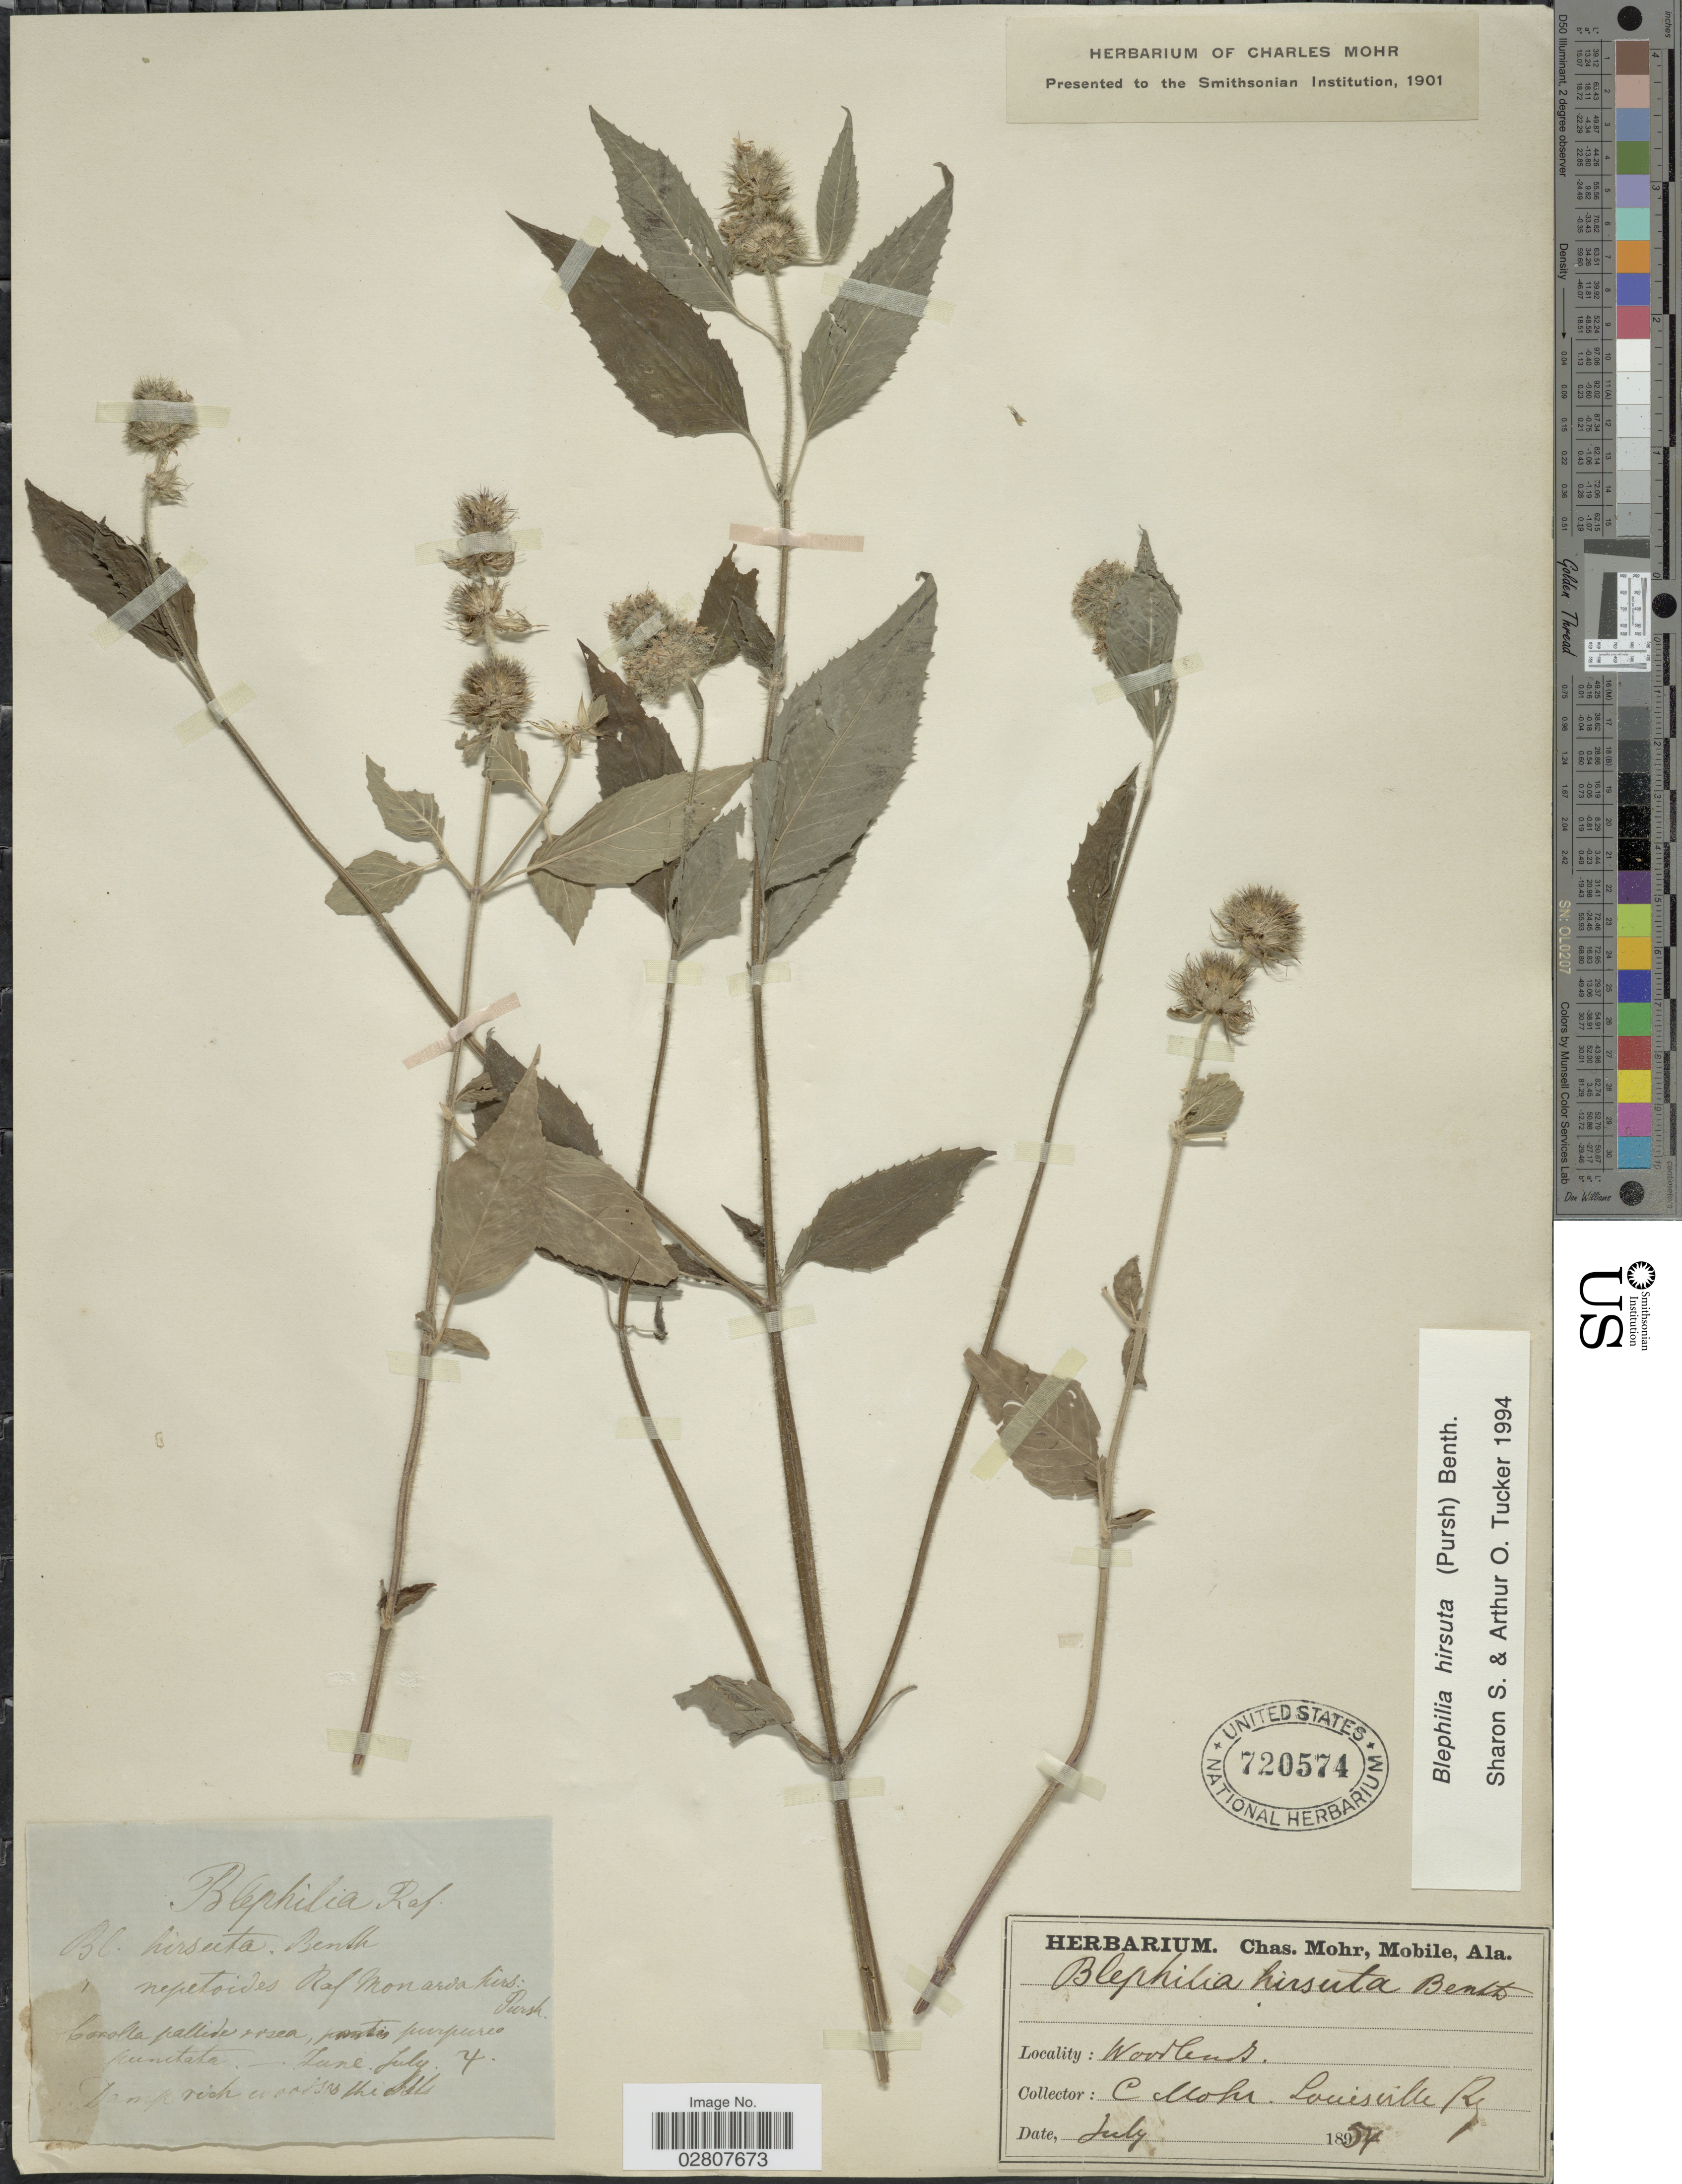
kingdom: Plantae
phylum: Tracheophyta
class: Magnoliopsida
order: Lamiales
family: Lamiaceae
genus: Blephilia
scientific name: Blephilia hirsuta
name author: (Pursh) Benth.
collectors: Mohr, C. T. (herbarium)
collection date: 1854-07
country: United States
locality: Louisville R.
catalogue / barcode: US 720574